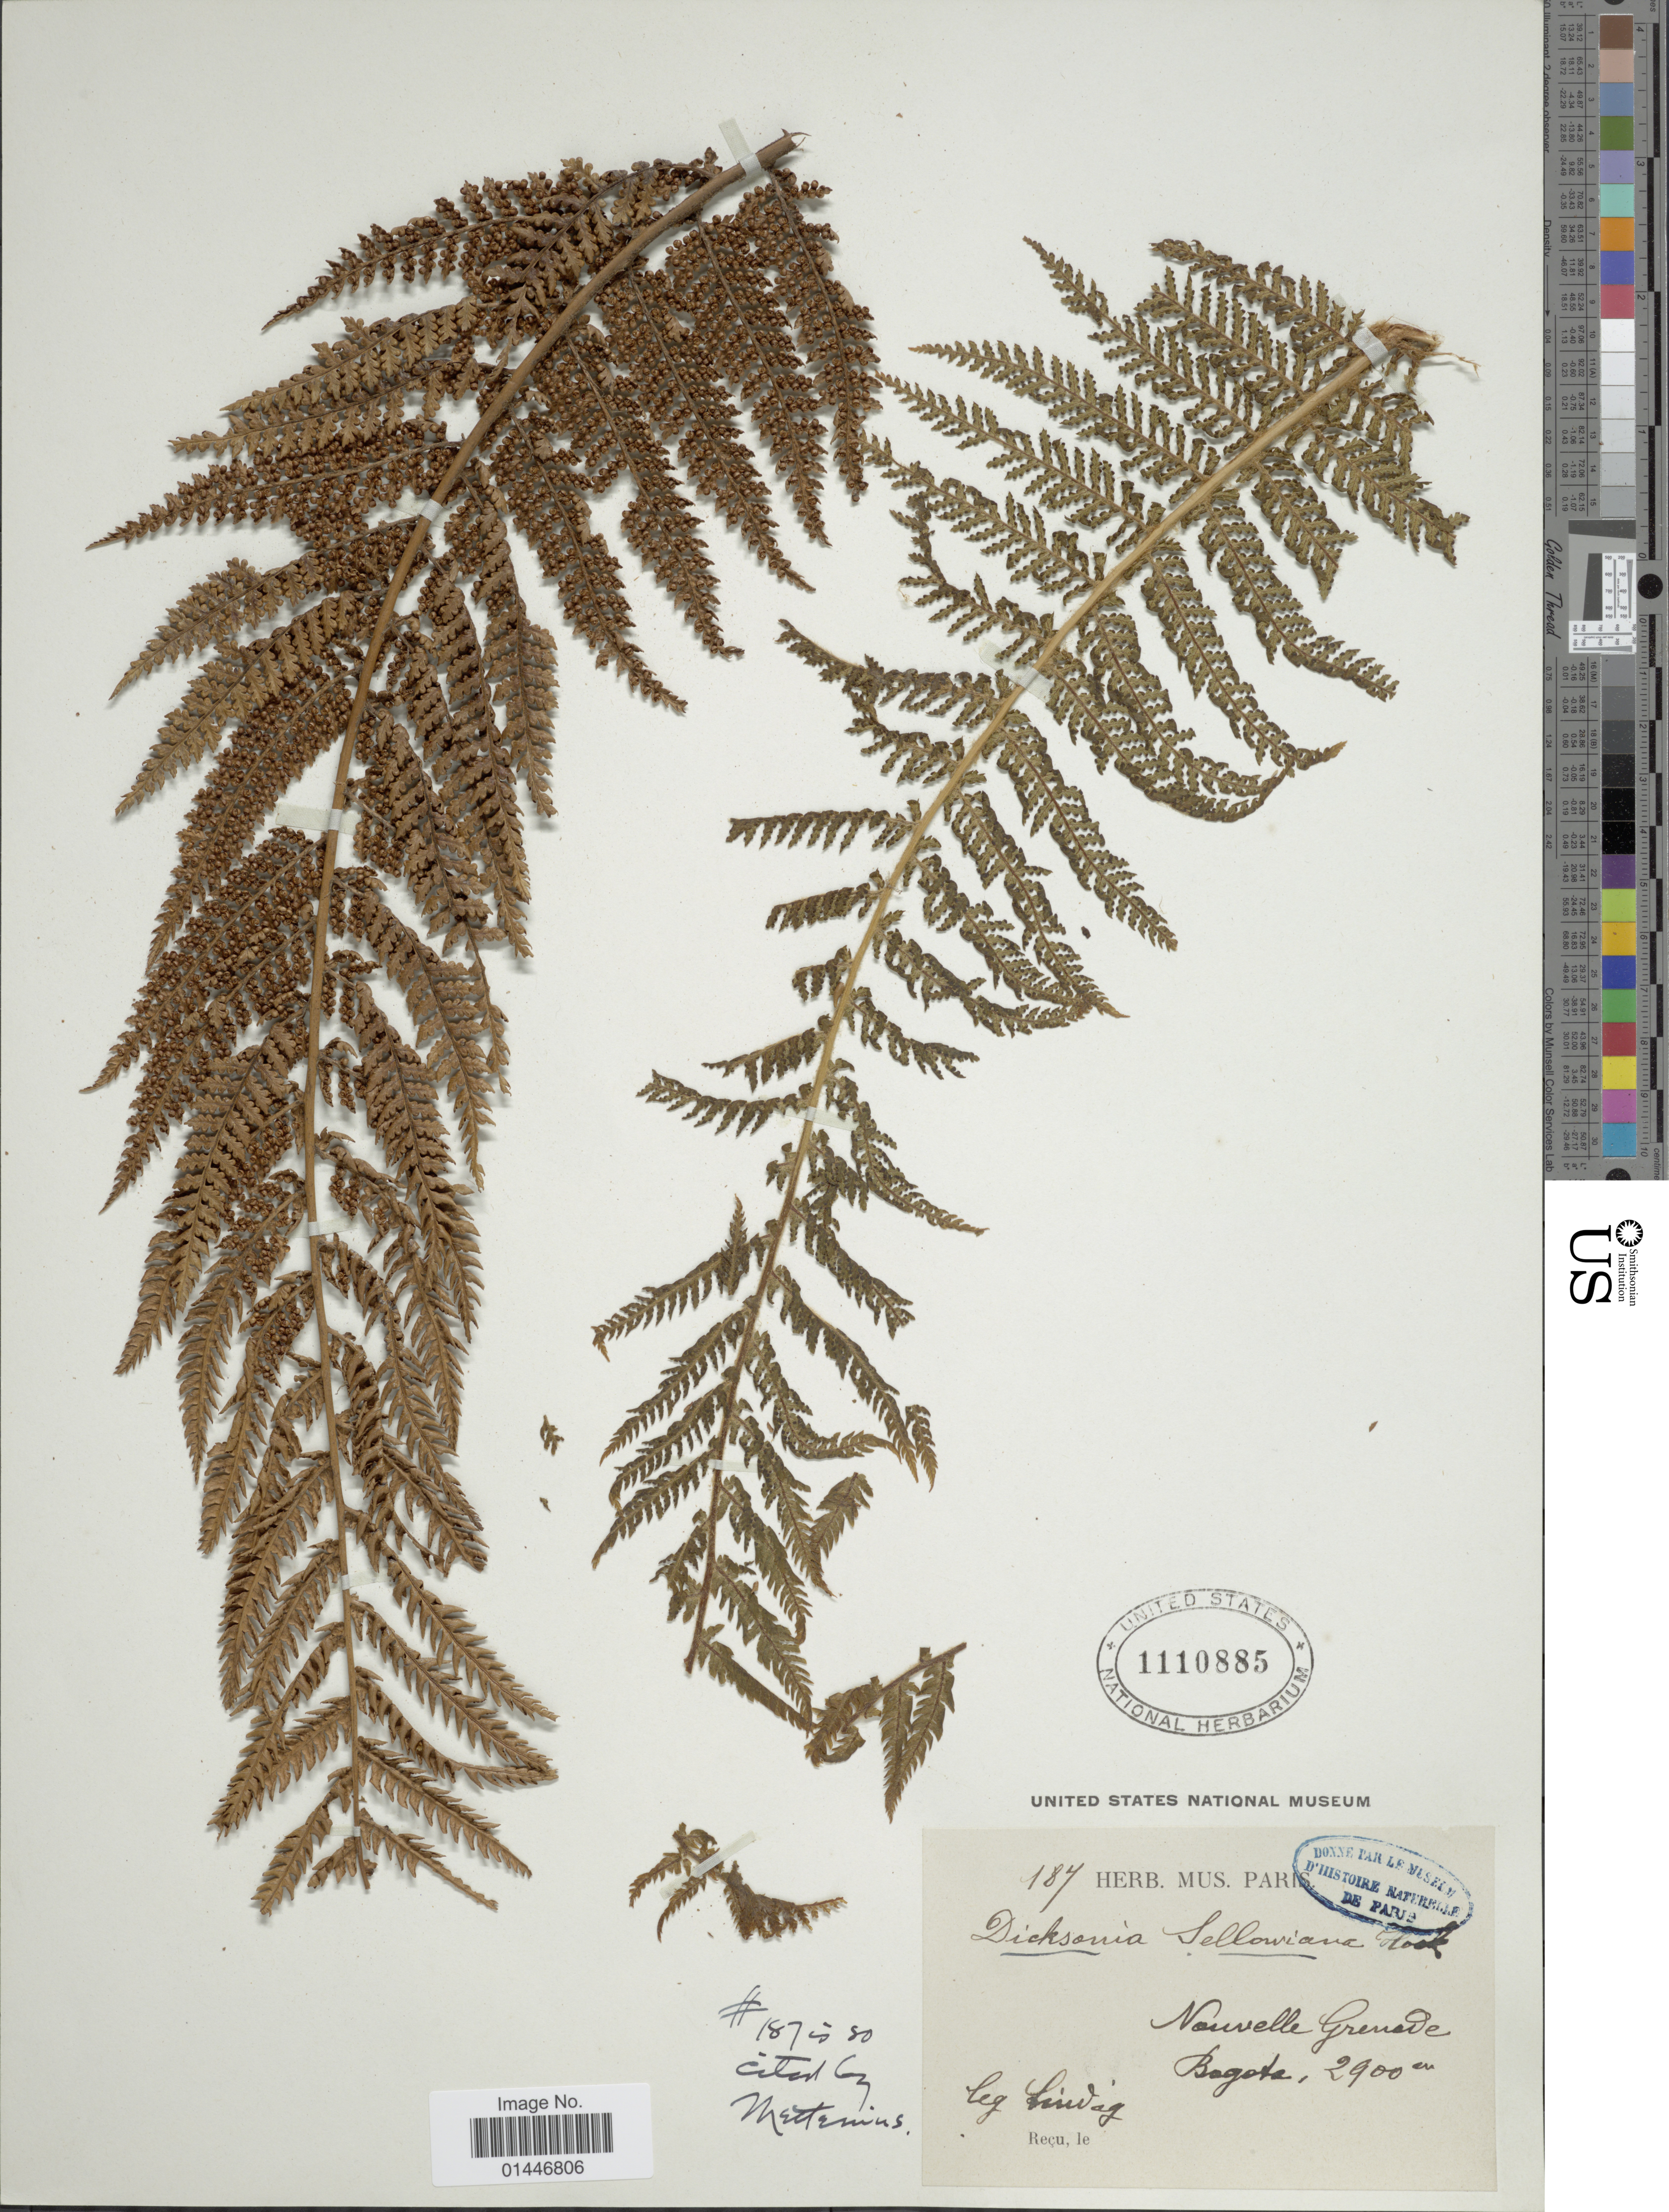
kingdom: Plantae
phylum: Tracheophyta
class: Polypodiopsida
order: Cyatheales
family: Dicksoniaceae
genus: Dicksonia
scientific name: Dicksonia sellowiana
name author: Hook.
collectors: -. Lindig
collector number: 187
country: Colombia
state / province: Bogota D.C.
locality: Nouvelle Grenade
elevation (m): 2900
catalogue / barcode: US 1110885